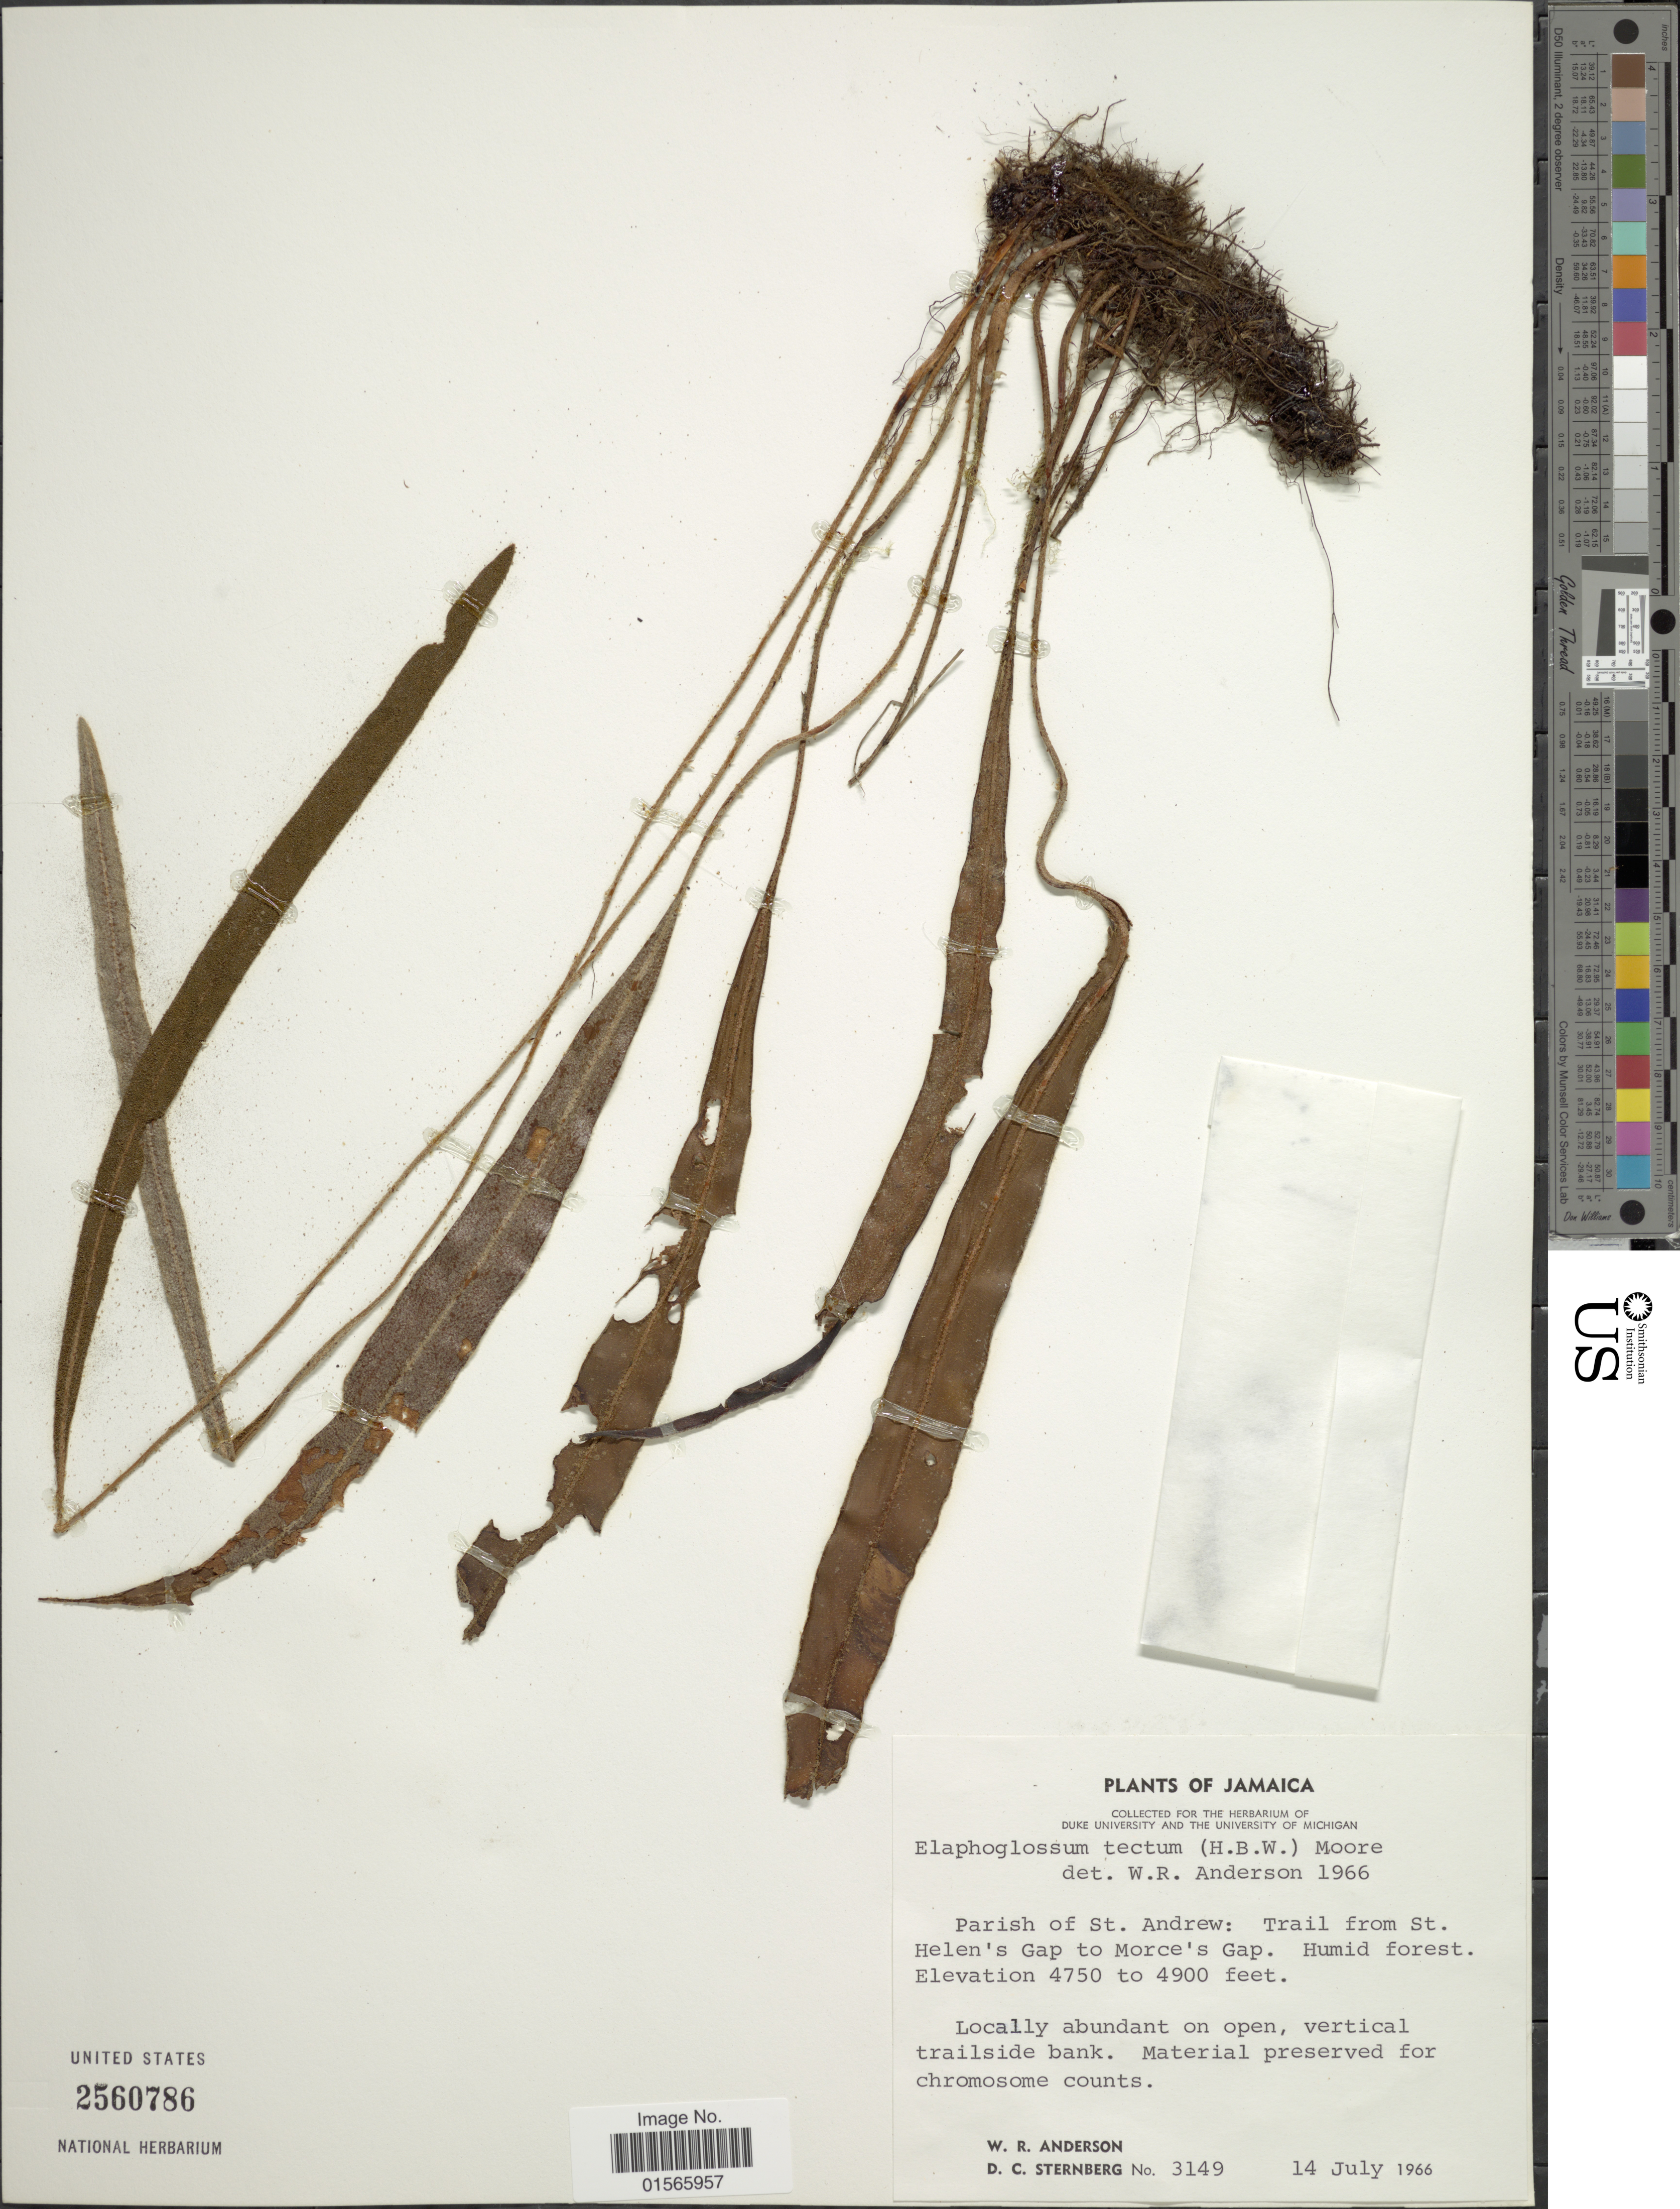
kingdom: Plantae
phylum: Tracheophyta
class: Polypodiopsida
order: Polypodiales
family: Dryopteridaceae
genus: Elaphoglossum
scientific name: Elaphoglossum tectum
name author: (Humb. & Bonpl.) Moore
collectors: W. Anderson & D. Sternberg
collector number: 3149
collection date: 1966-07-14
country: Dominica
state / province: St. Andrew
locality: Parish of St. Andrew: Trail from St. Helen's Gap to Morce's Gap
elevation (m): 1448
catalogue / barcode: US 2560786